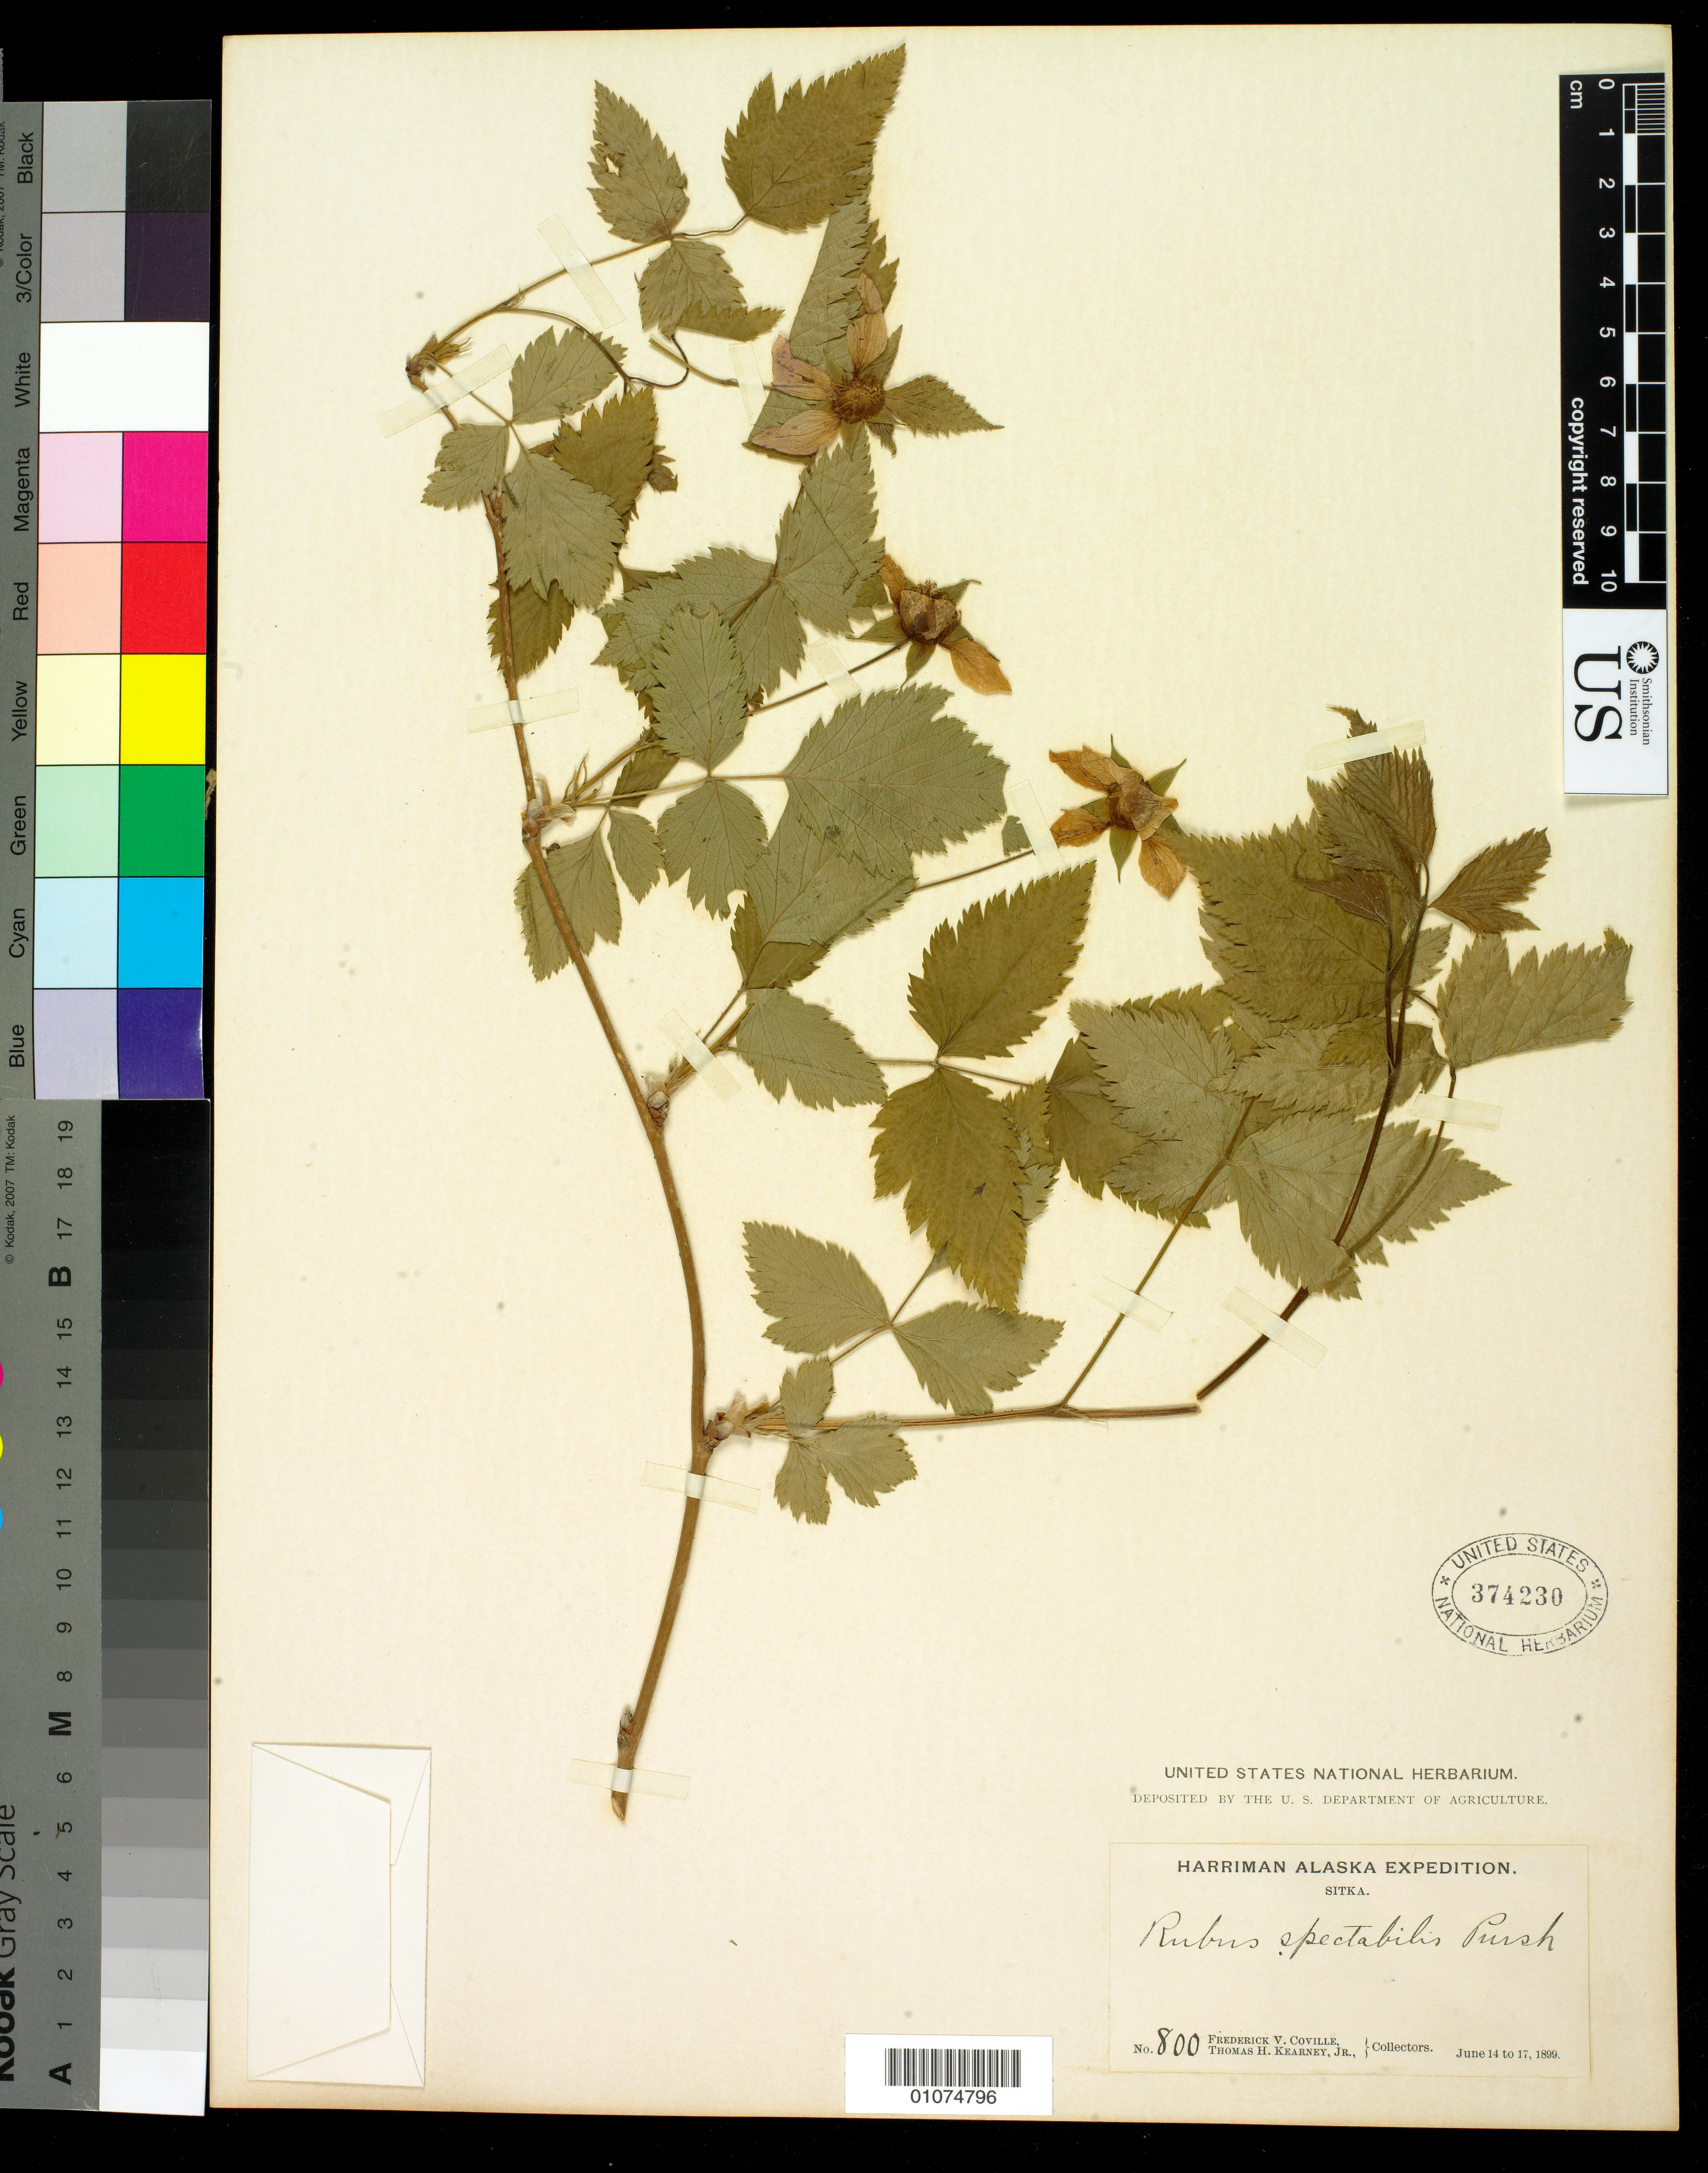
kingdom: Plantae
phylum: Tracheophyta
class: Magnoliopsida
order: Rosales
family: Rosaceae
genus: Rubus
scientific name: Rubus spectabilis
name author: Pursh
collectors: F. V. Coville & T. H. Kearney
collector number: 800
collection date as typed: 14 Jun 1899 to 17 Jun 1899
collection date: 1899-06-14/1899-06-17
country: United States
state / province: Alaska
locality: Sitka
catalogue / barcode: US 374230